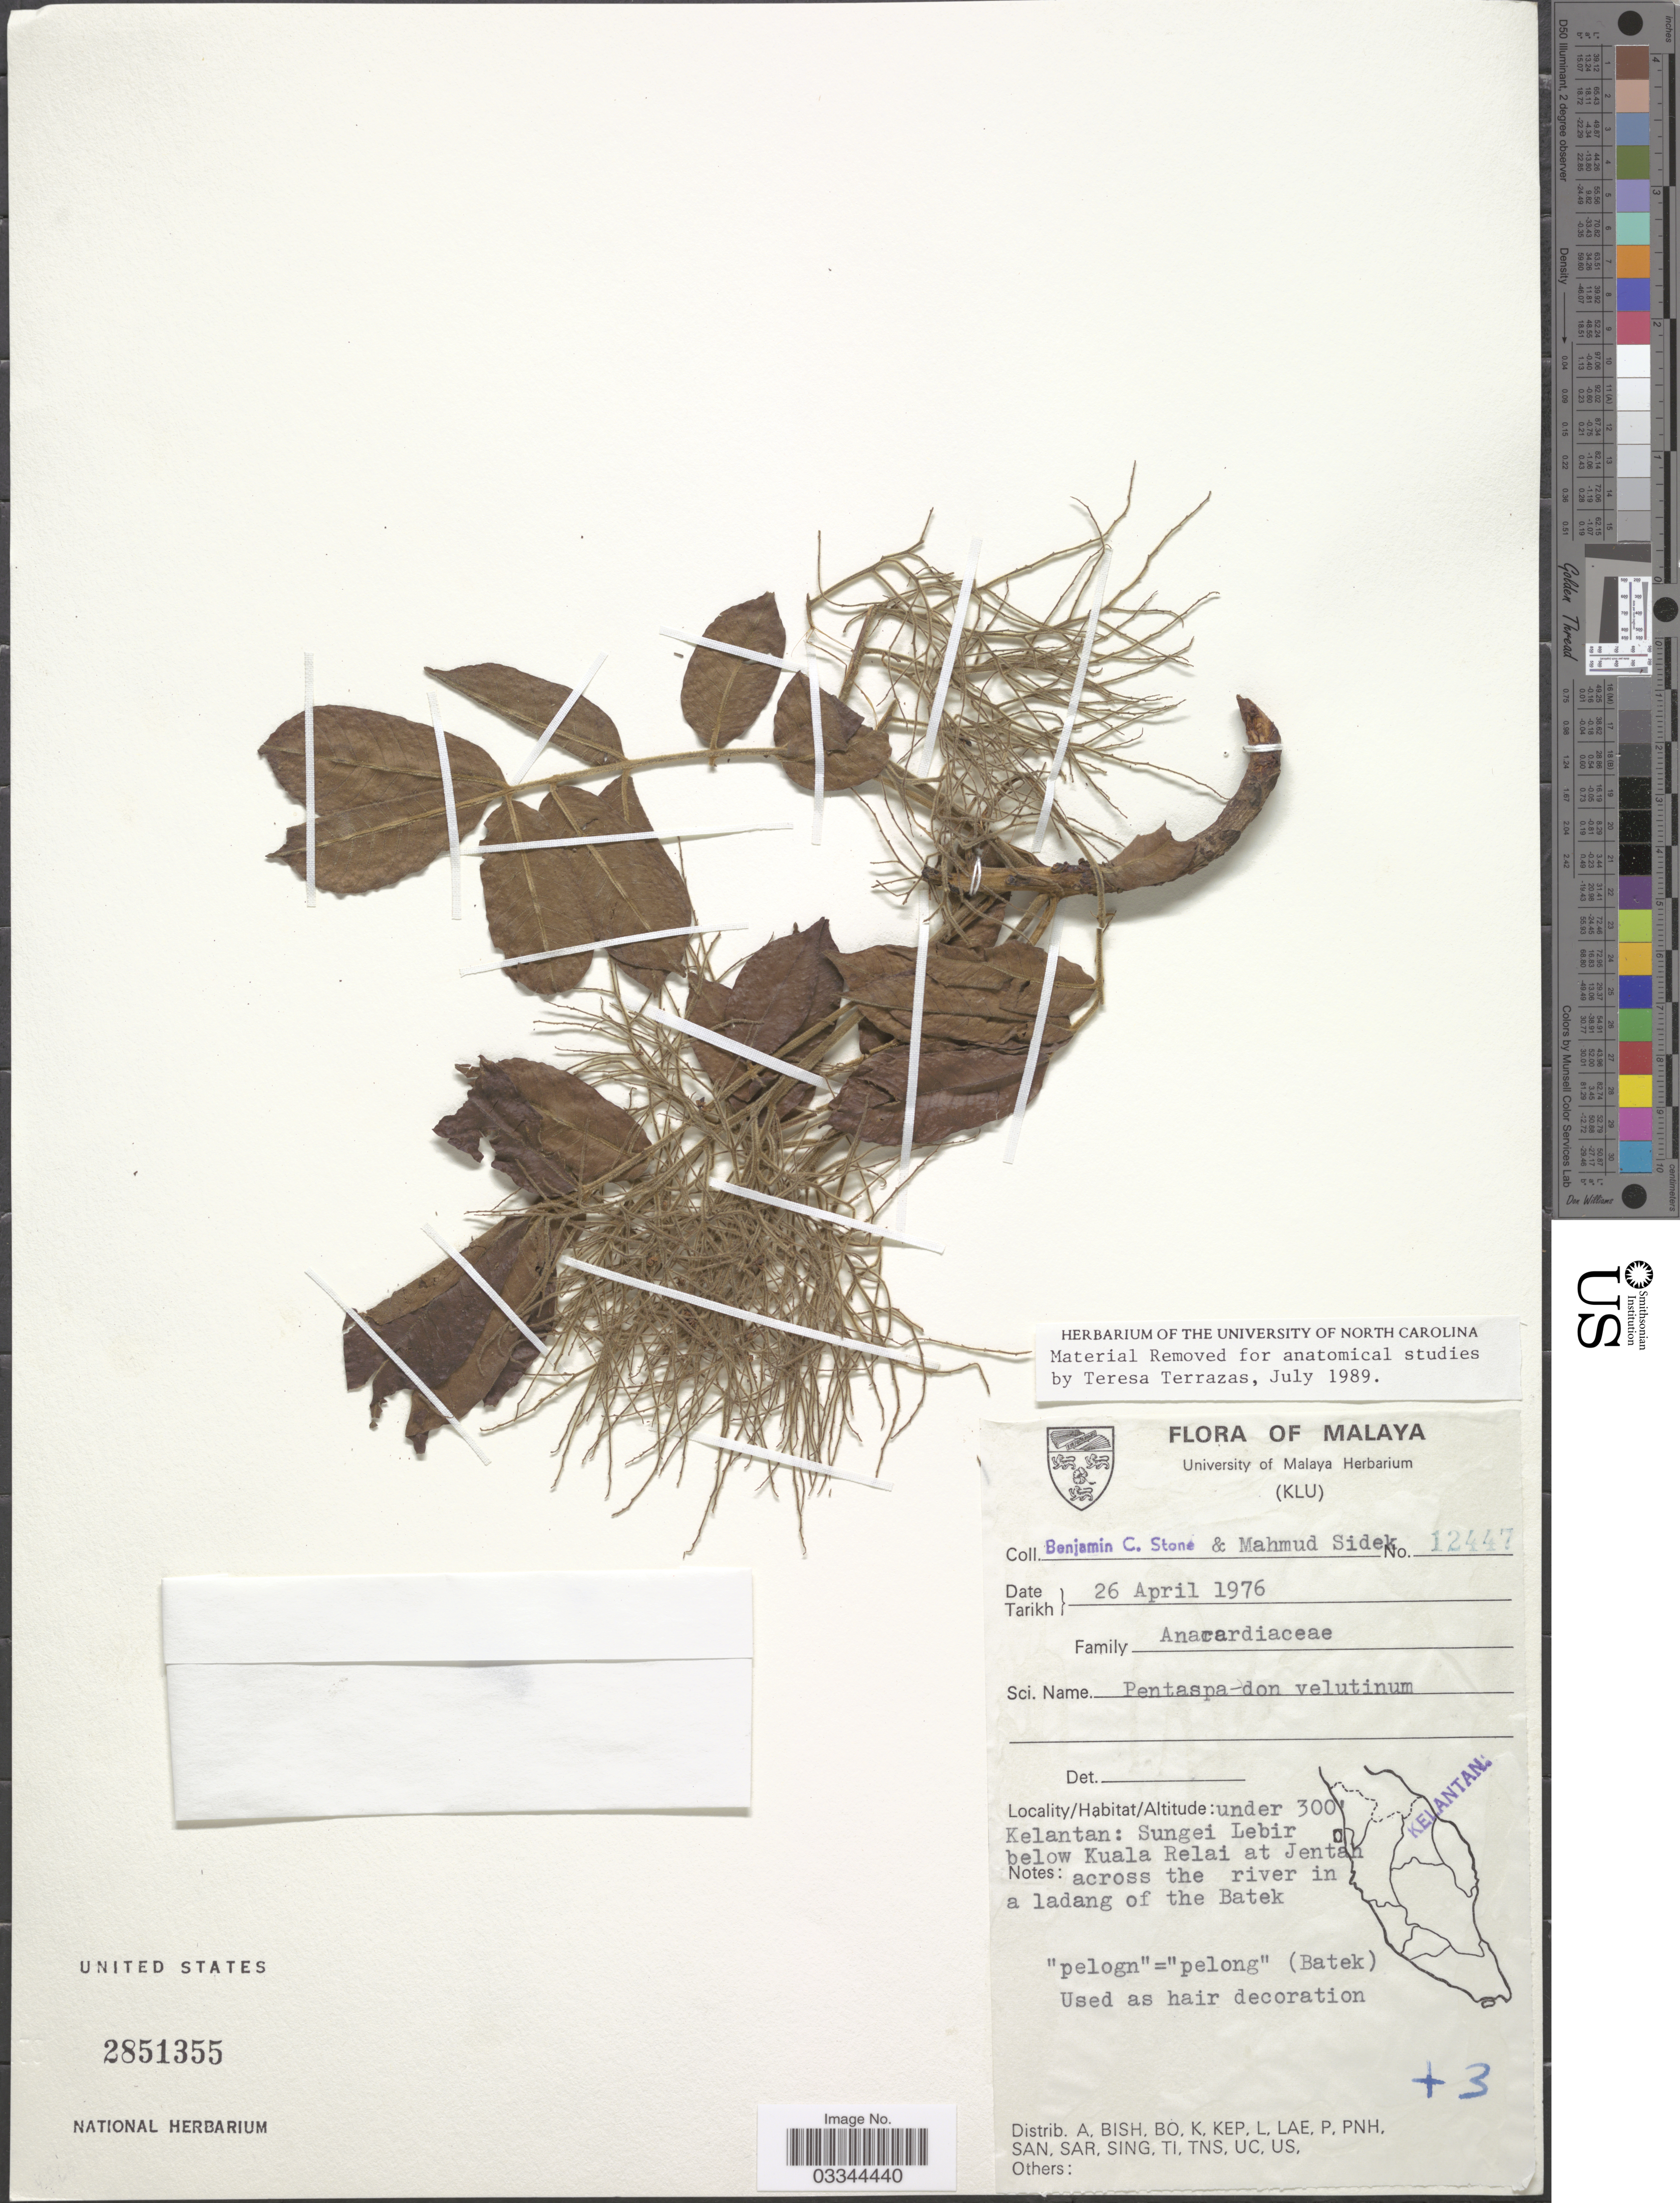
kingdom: Plantae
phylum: Tracheophyta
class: Magnoliopsida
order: Sapindales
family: Anacardiaceae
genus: Pentaspadon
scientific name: Pentaspadon velutinum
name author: Hook. f.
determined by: Mitchell, John D.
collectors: B. C. Stone & M. Sidek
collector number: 12447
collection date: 1976-04-26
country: Malaysia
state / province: Kelantan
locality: Malaya. Sungei Lebir below Kuala Relai at Jentah across the river in a ladang of the Batek.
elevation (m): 91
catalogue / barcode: US 2851355